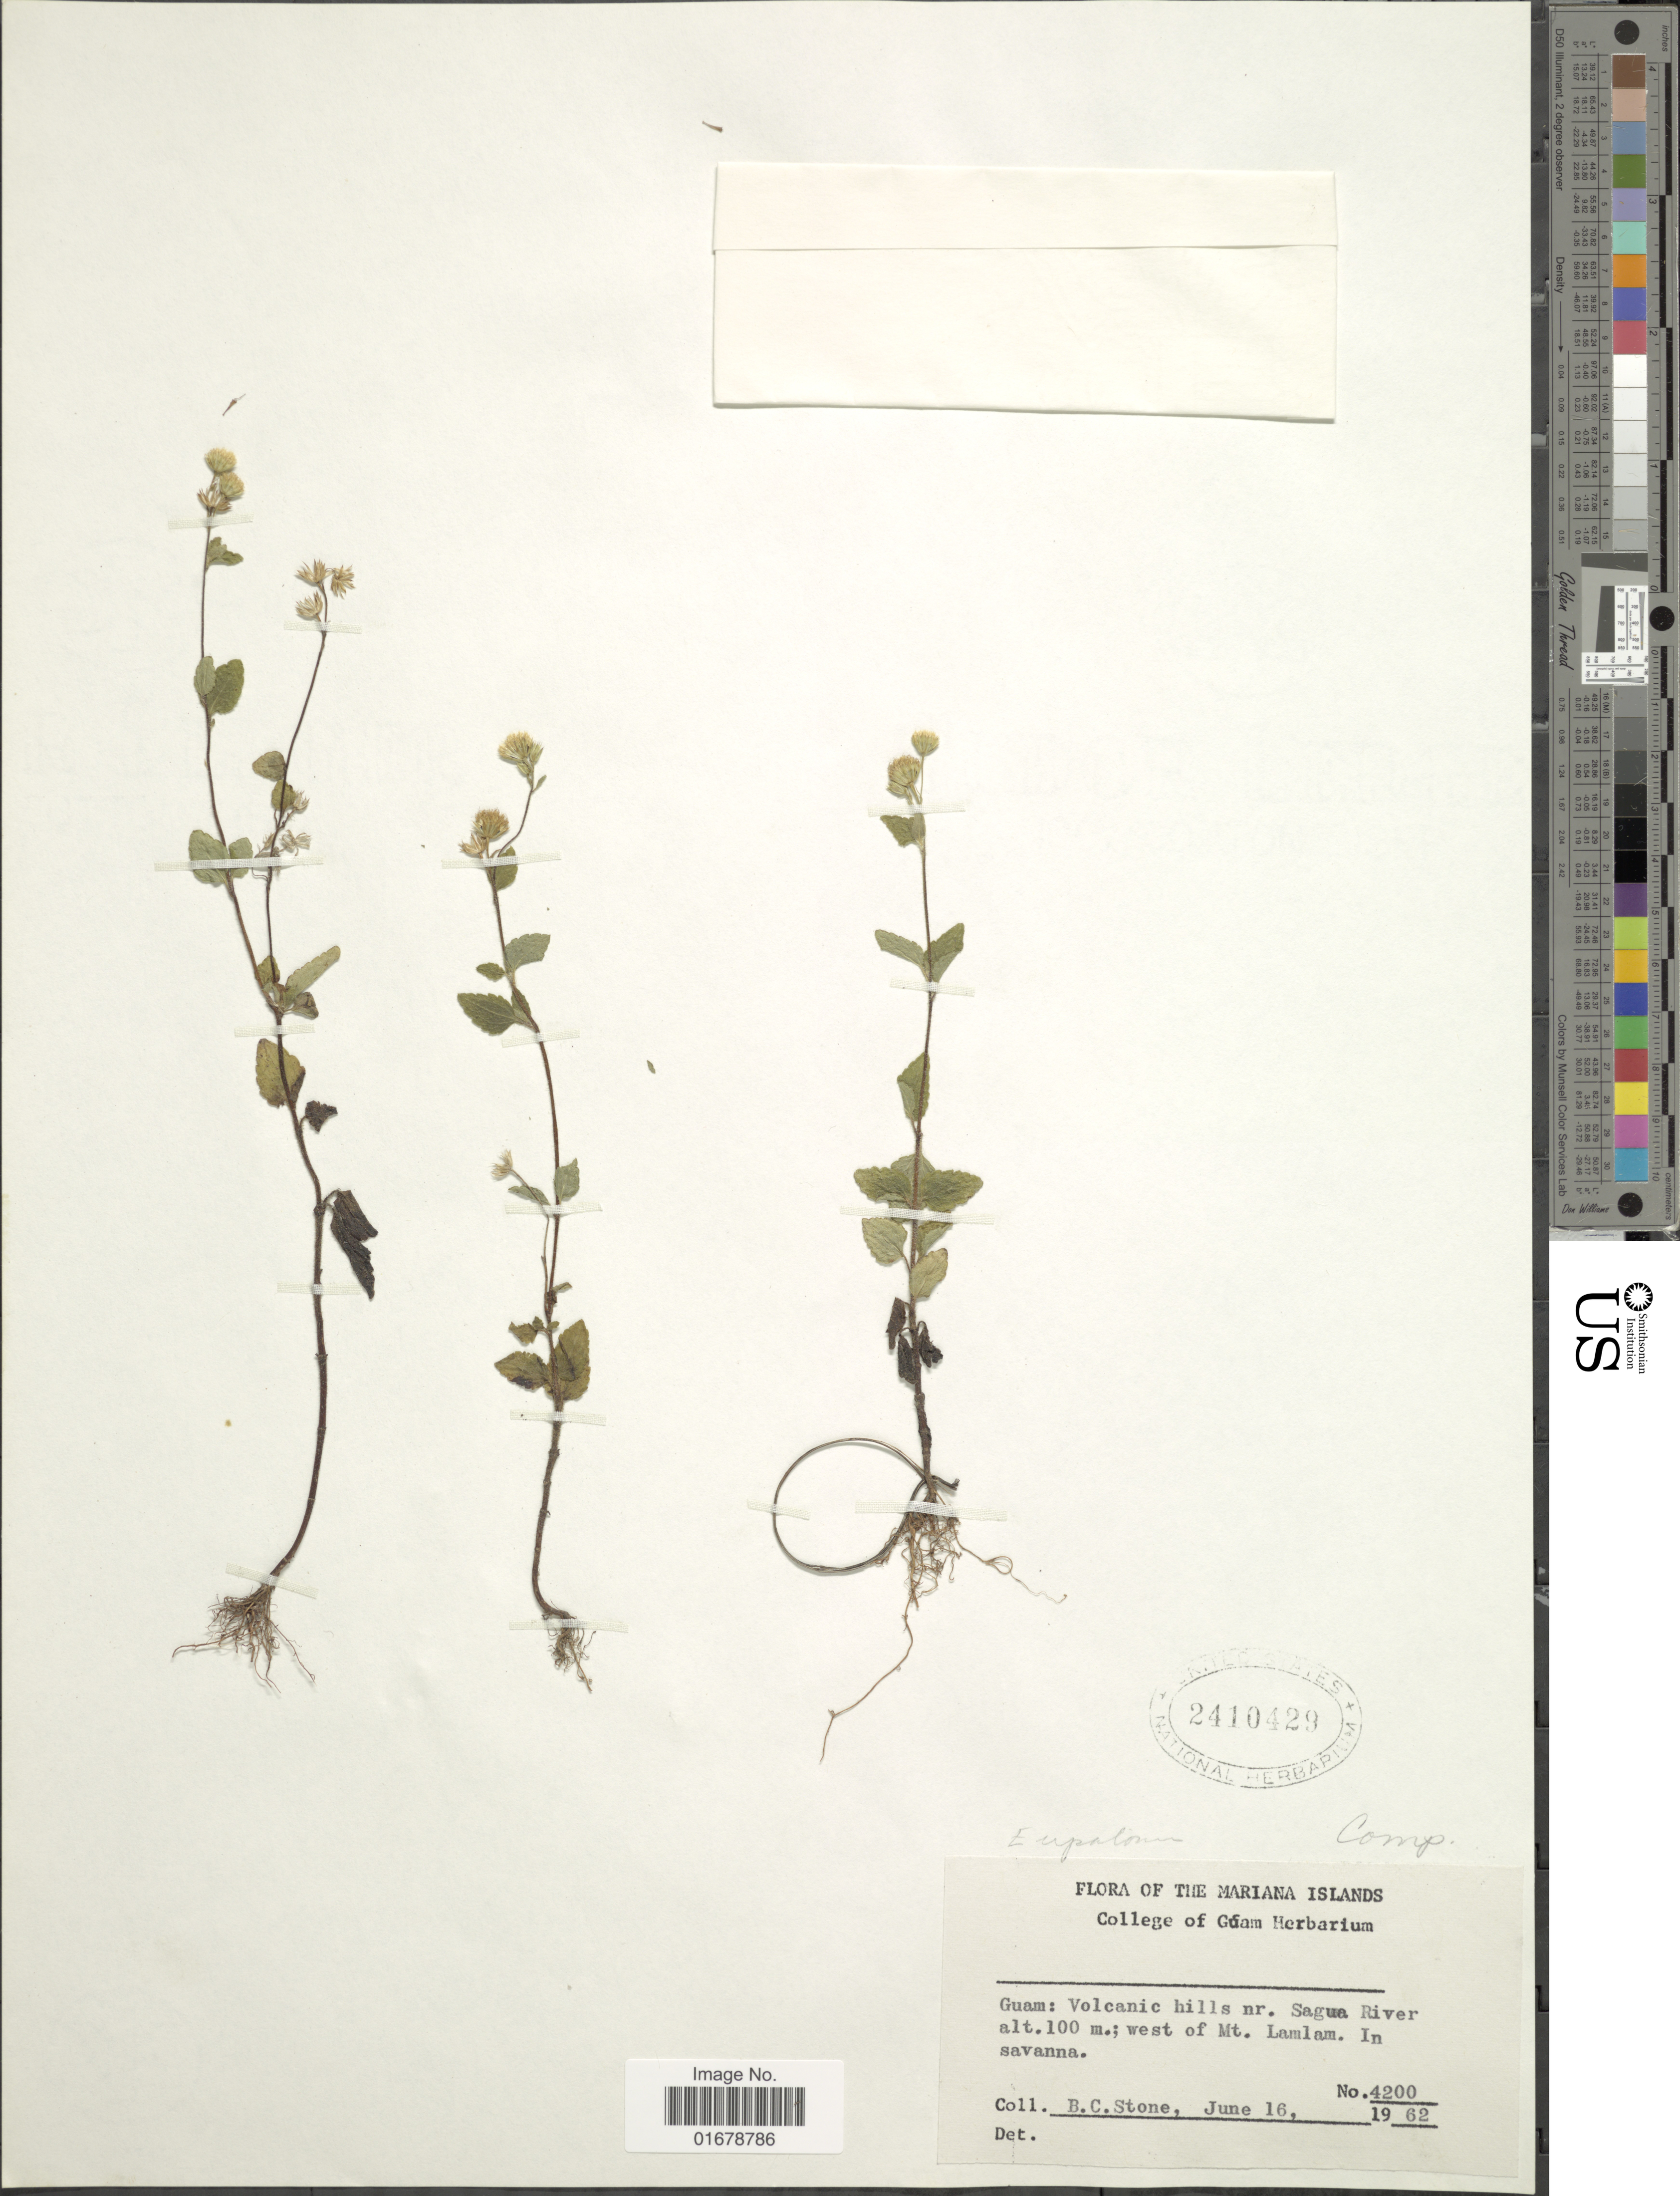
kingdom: Plantae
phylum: Tracheophyta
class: Magnoliopsida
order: Asterales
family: Asteraceae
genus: Ageratina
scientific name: Ageratina sp.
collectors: B. C. Stone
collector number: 4200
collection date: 1962-06-16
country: Guam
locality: The Mariana Islands, Guam: Volcanic hills nr. Sagua River, west of Mt. Lamlam, In savanna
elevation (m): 100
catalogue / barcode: US 2410429